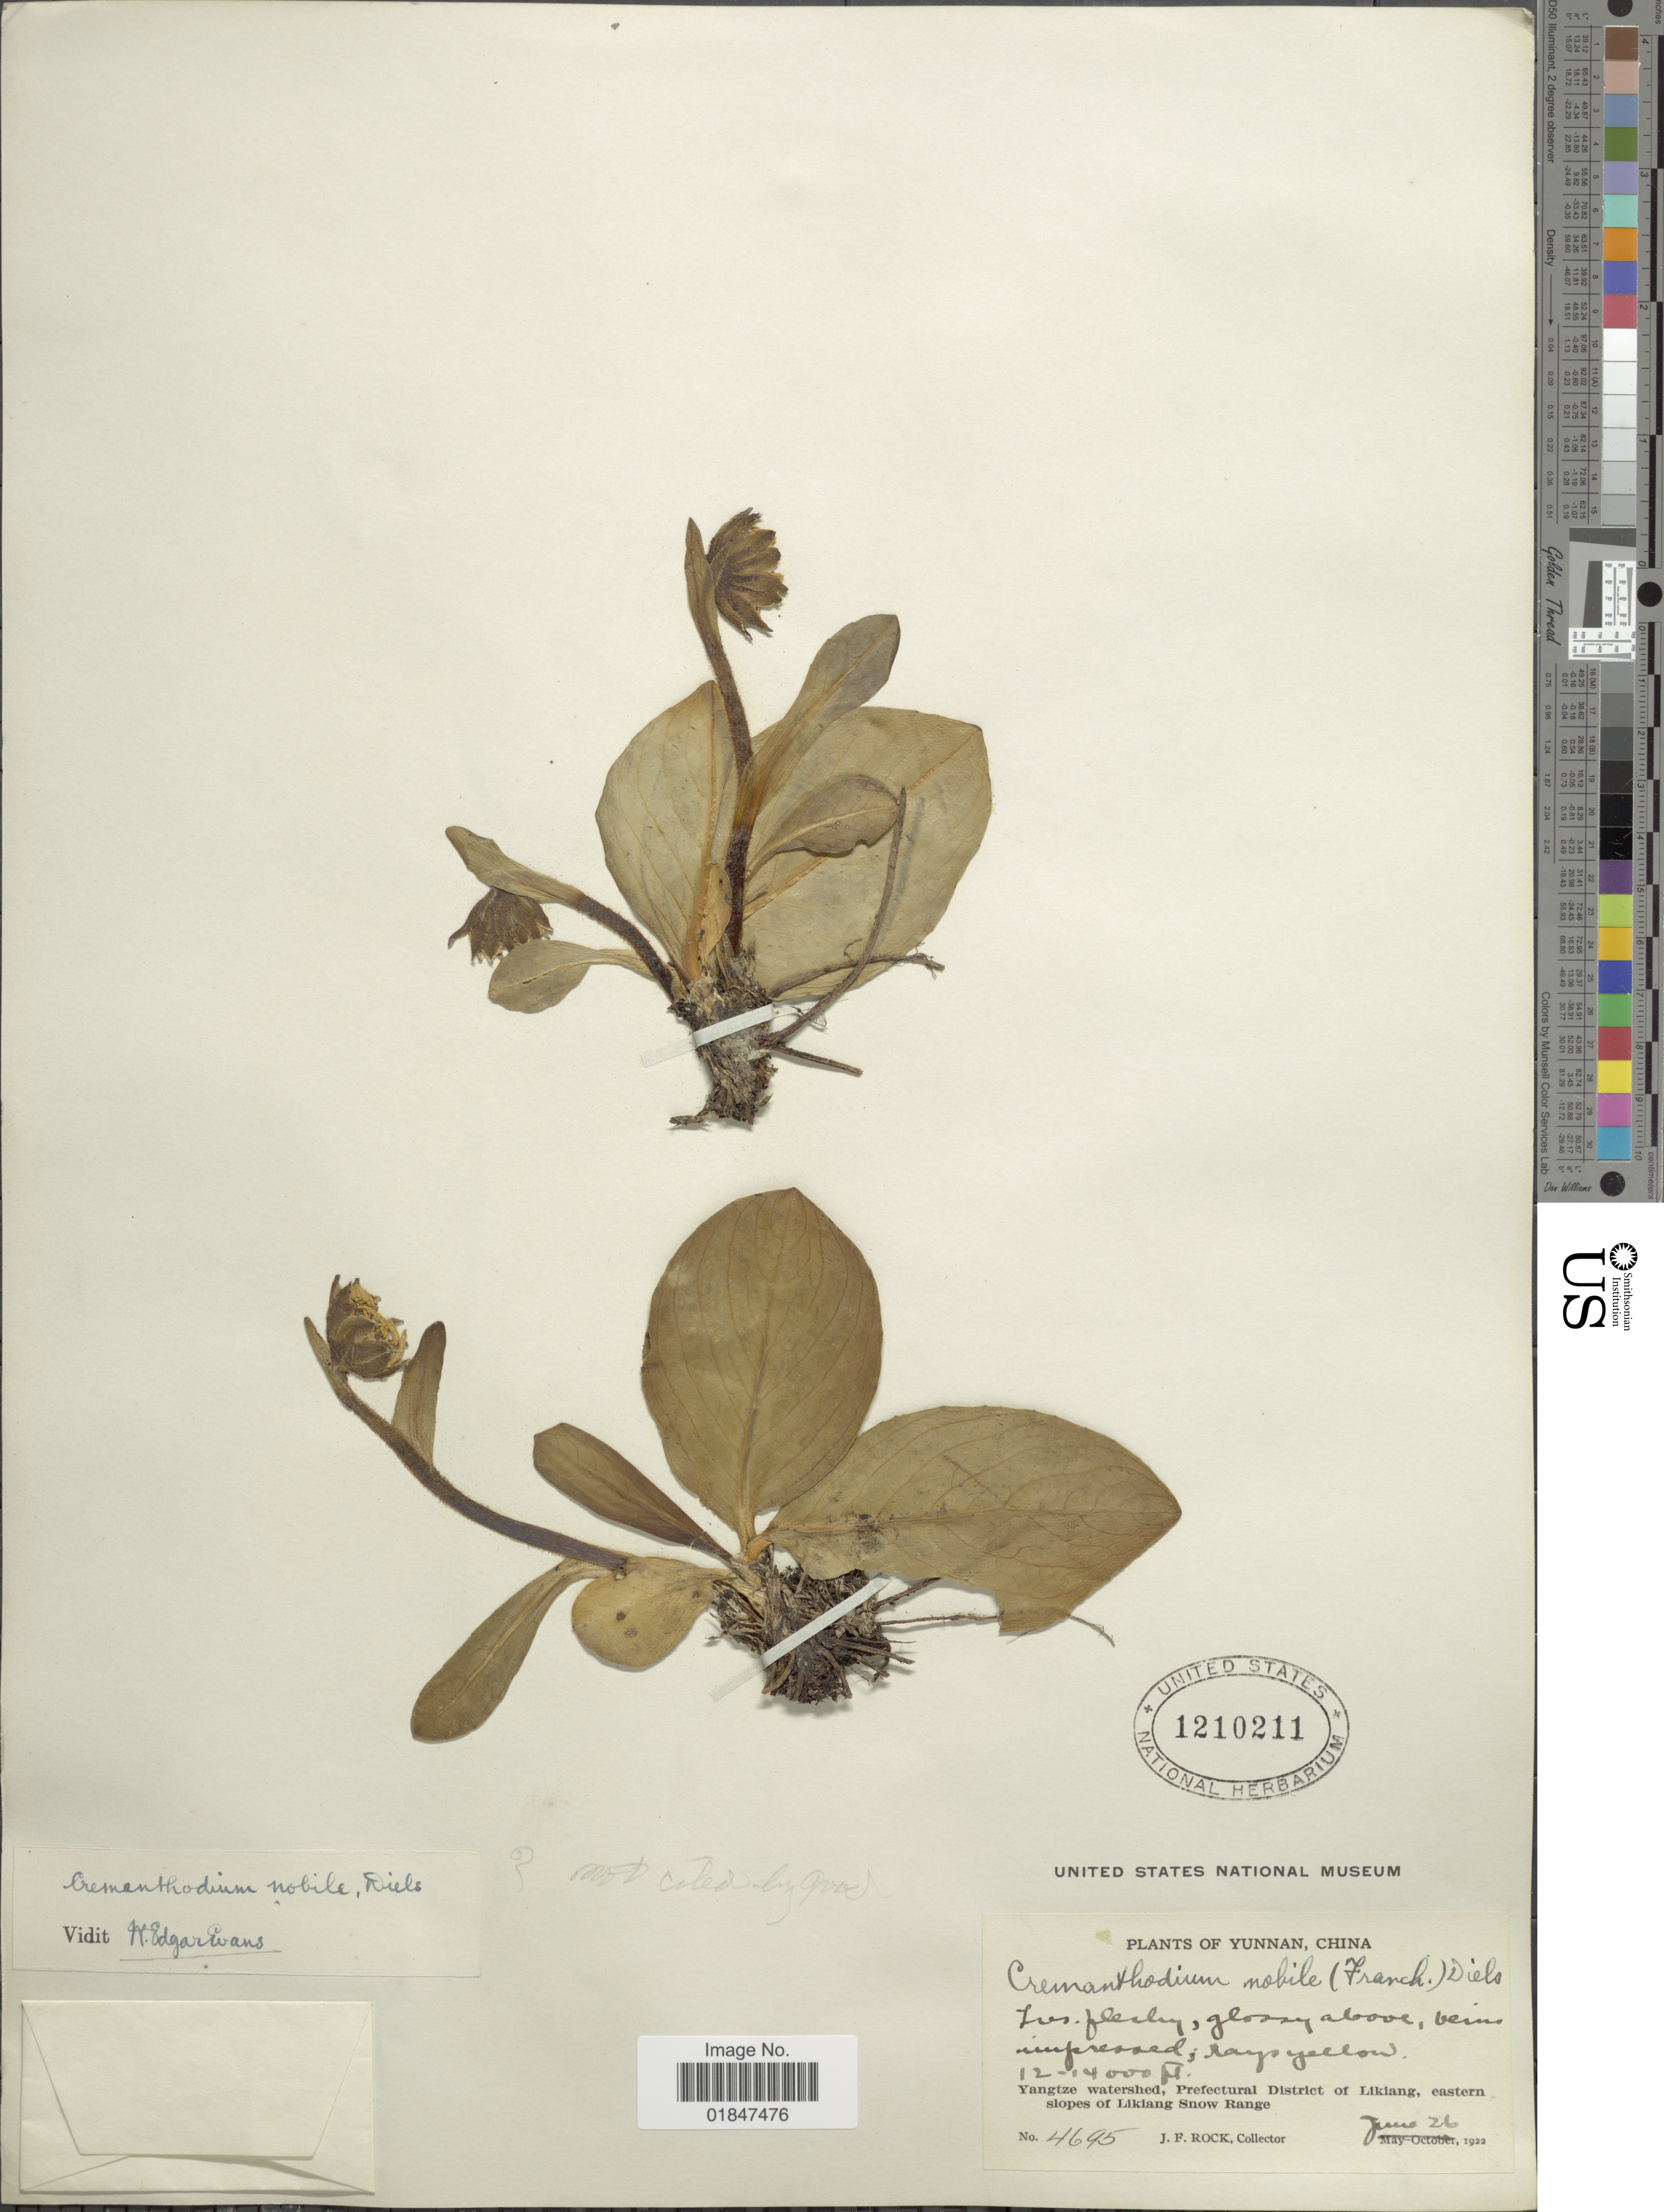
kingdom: Plantae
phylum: Tracheophyta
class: Magnoliopsida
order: Asterales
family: Asteraceae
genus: Cremanthodium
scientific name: Cremanthodium nobile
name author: (Franch.) Diels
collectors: J. Rock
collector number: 4695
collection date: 1922-06-26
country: China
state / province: Yunnan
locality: Yangtze watershed, Prefectural District of Likiang, eastern slopes of Likiang Snow Range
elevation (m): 3658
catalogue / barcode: US 1210211